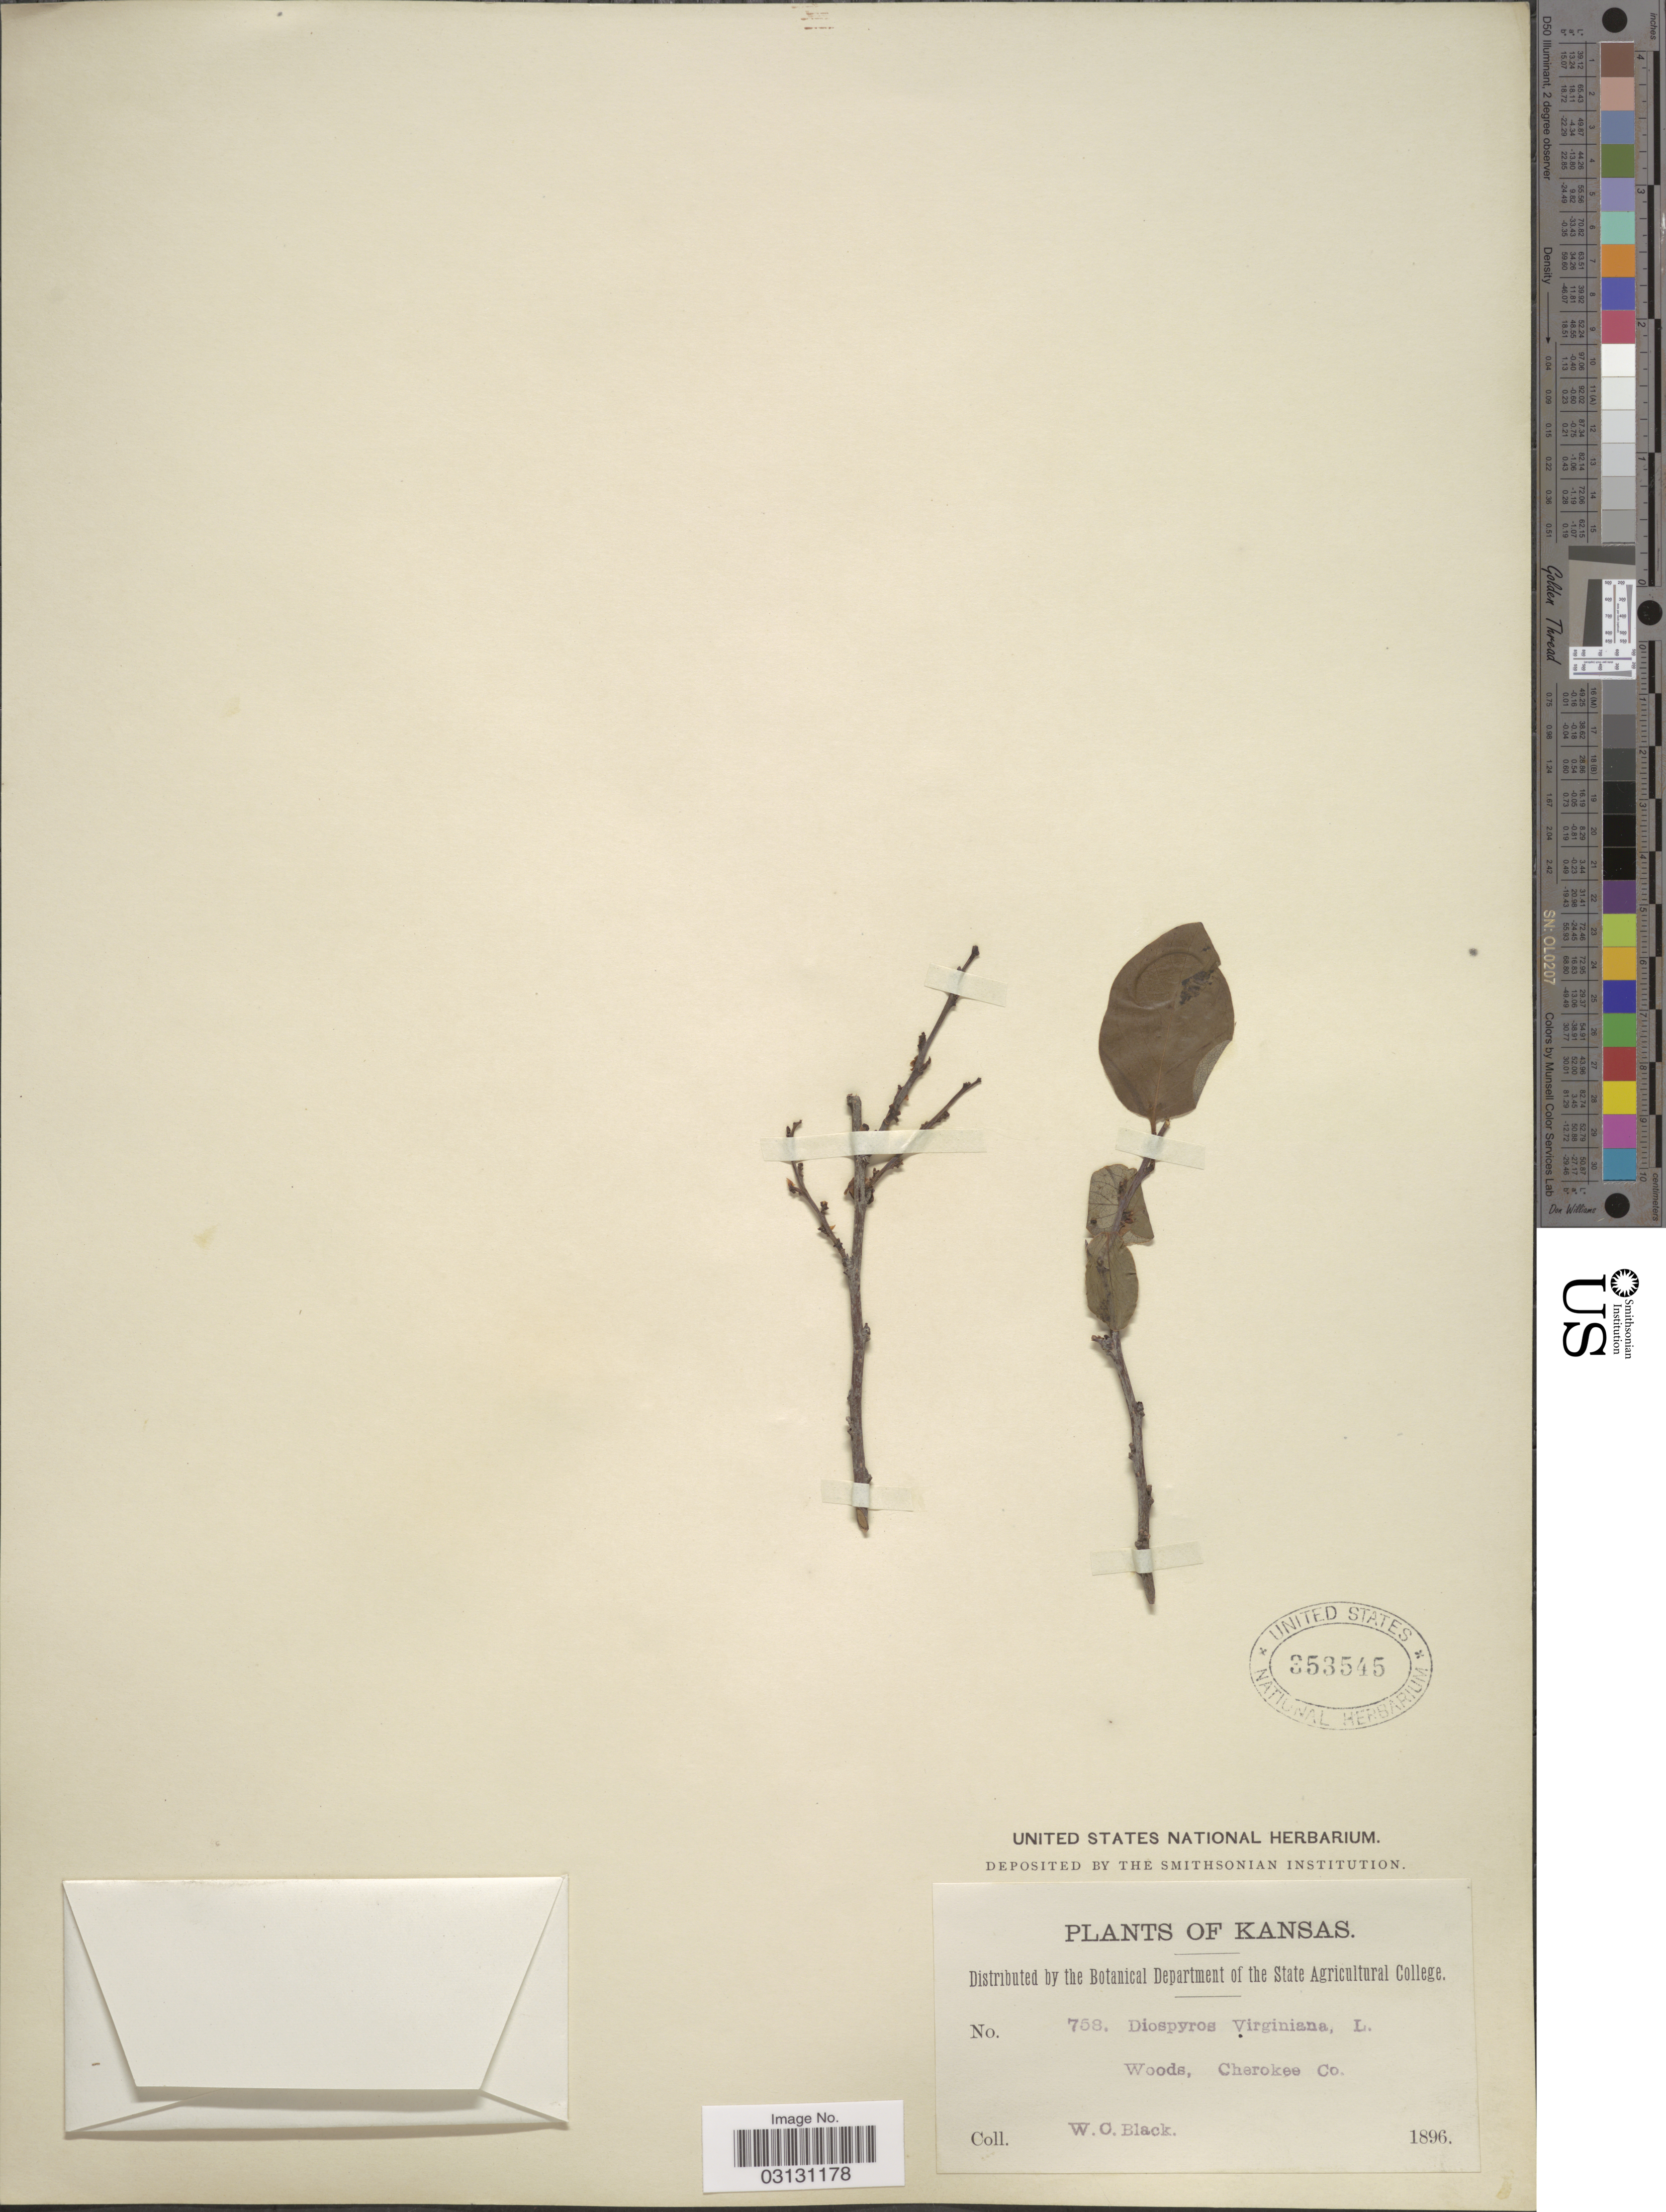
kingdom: Plantae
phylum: Tracheophyta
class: Magnoliopsida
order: Ericales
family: Ebenaceae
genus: Diospyros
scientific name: Diospyros virginiana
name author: L.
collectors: W. Black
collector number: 758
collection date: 1896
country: United States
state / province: Kansas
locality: Woods, Cherokee Co.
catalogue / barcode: US 353545